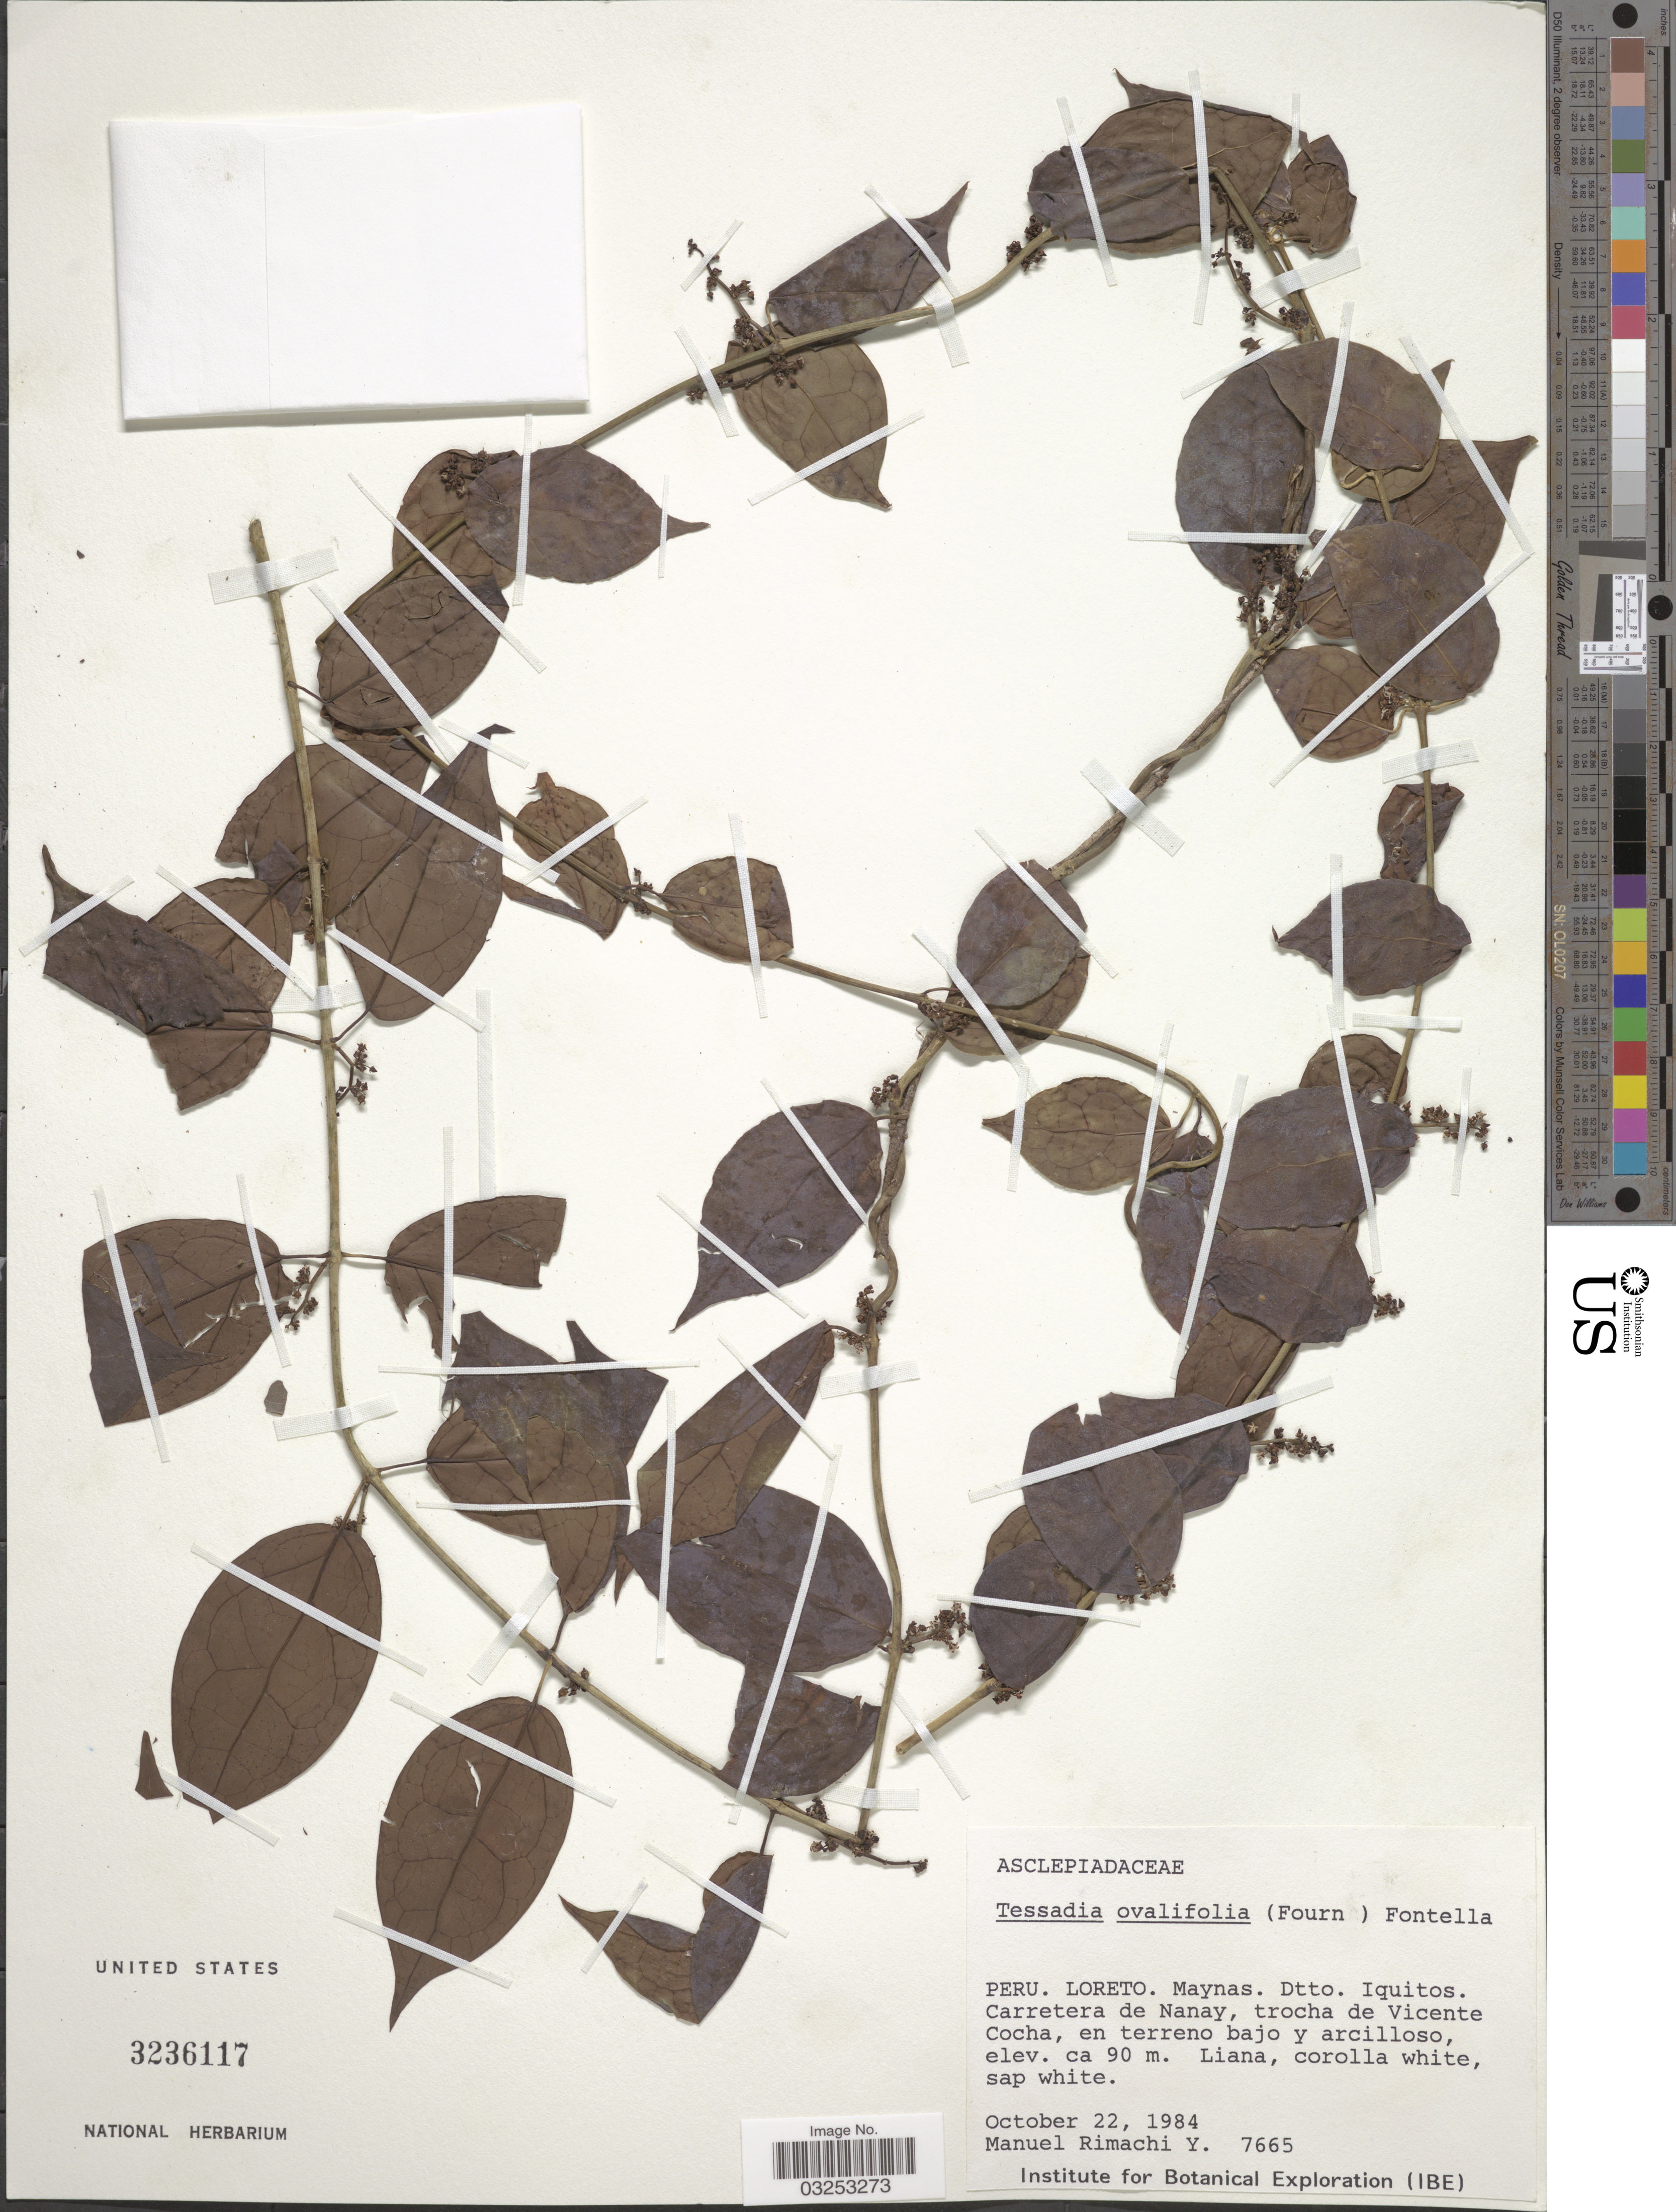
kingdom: Plantae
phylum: Tracheophyta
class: Magnoliopsida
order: Gentianales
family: Apocynaceae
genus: Tassadia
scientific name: Tassadia ovalifolia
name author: (E. Fourn.) Fontella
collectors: M. Rimachi Y.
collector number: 7665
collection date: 1984-10-22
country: Peru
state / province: Loreto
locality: Maynas. Dtto. Iquitos. Carretera de Nanay, trocha de Vicente Cocha, en terreno bajo y arcilloso.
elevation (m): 90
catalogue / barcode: US 3236117